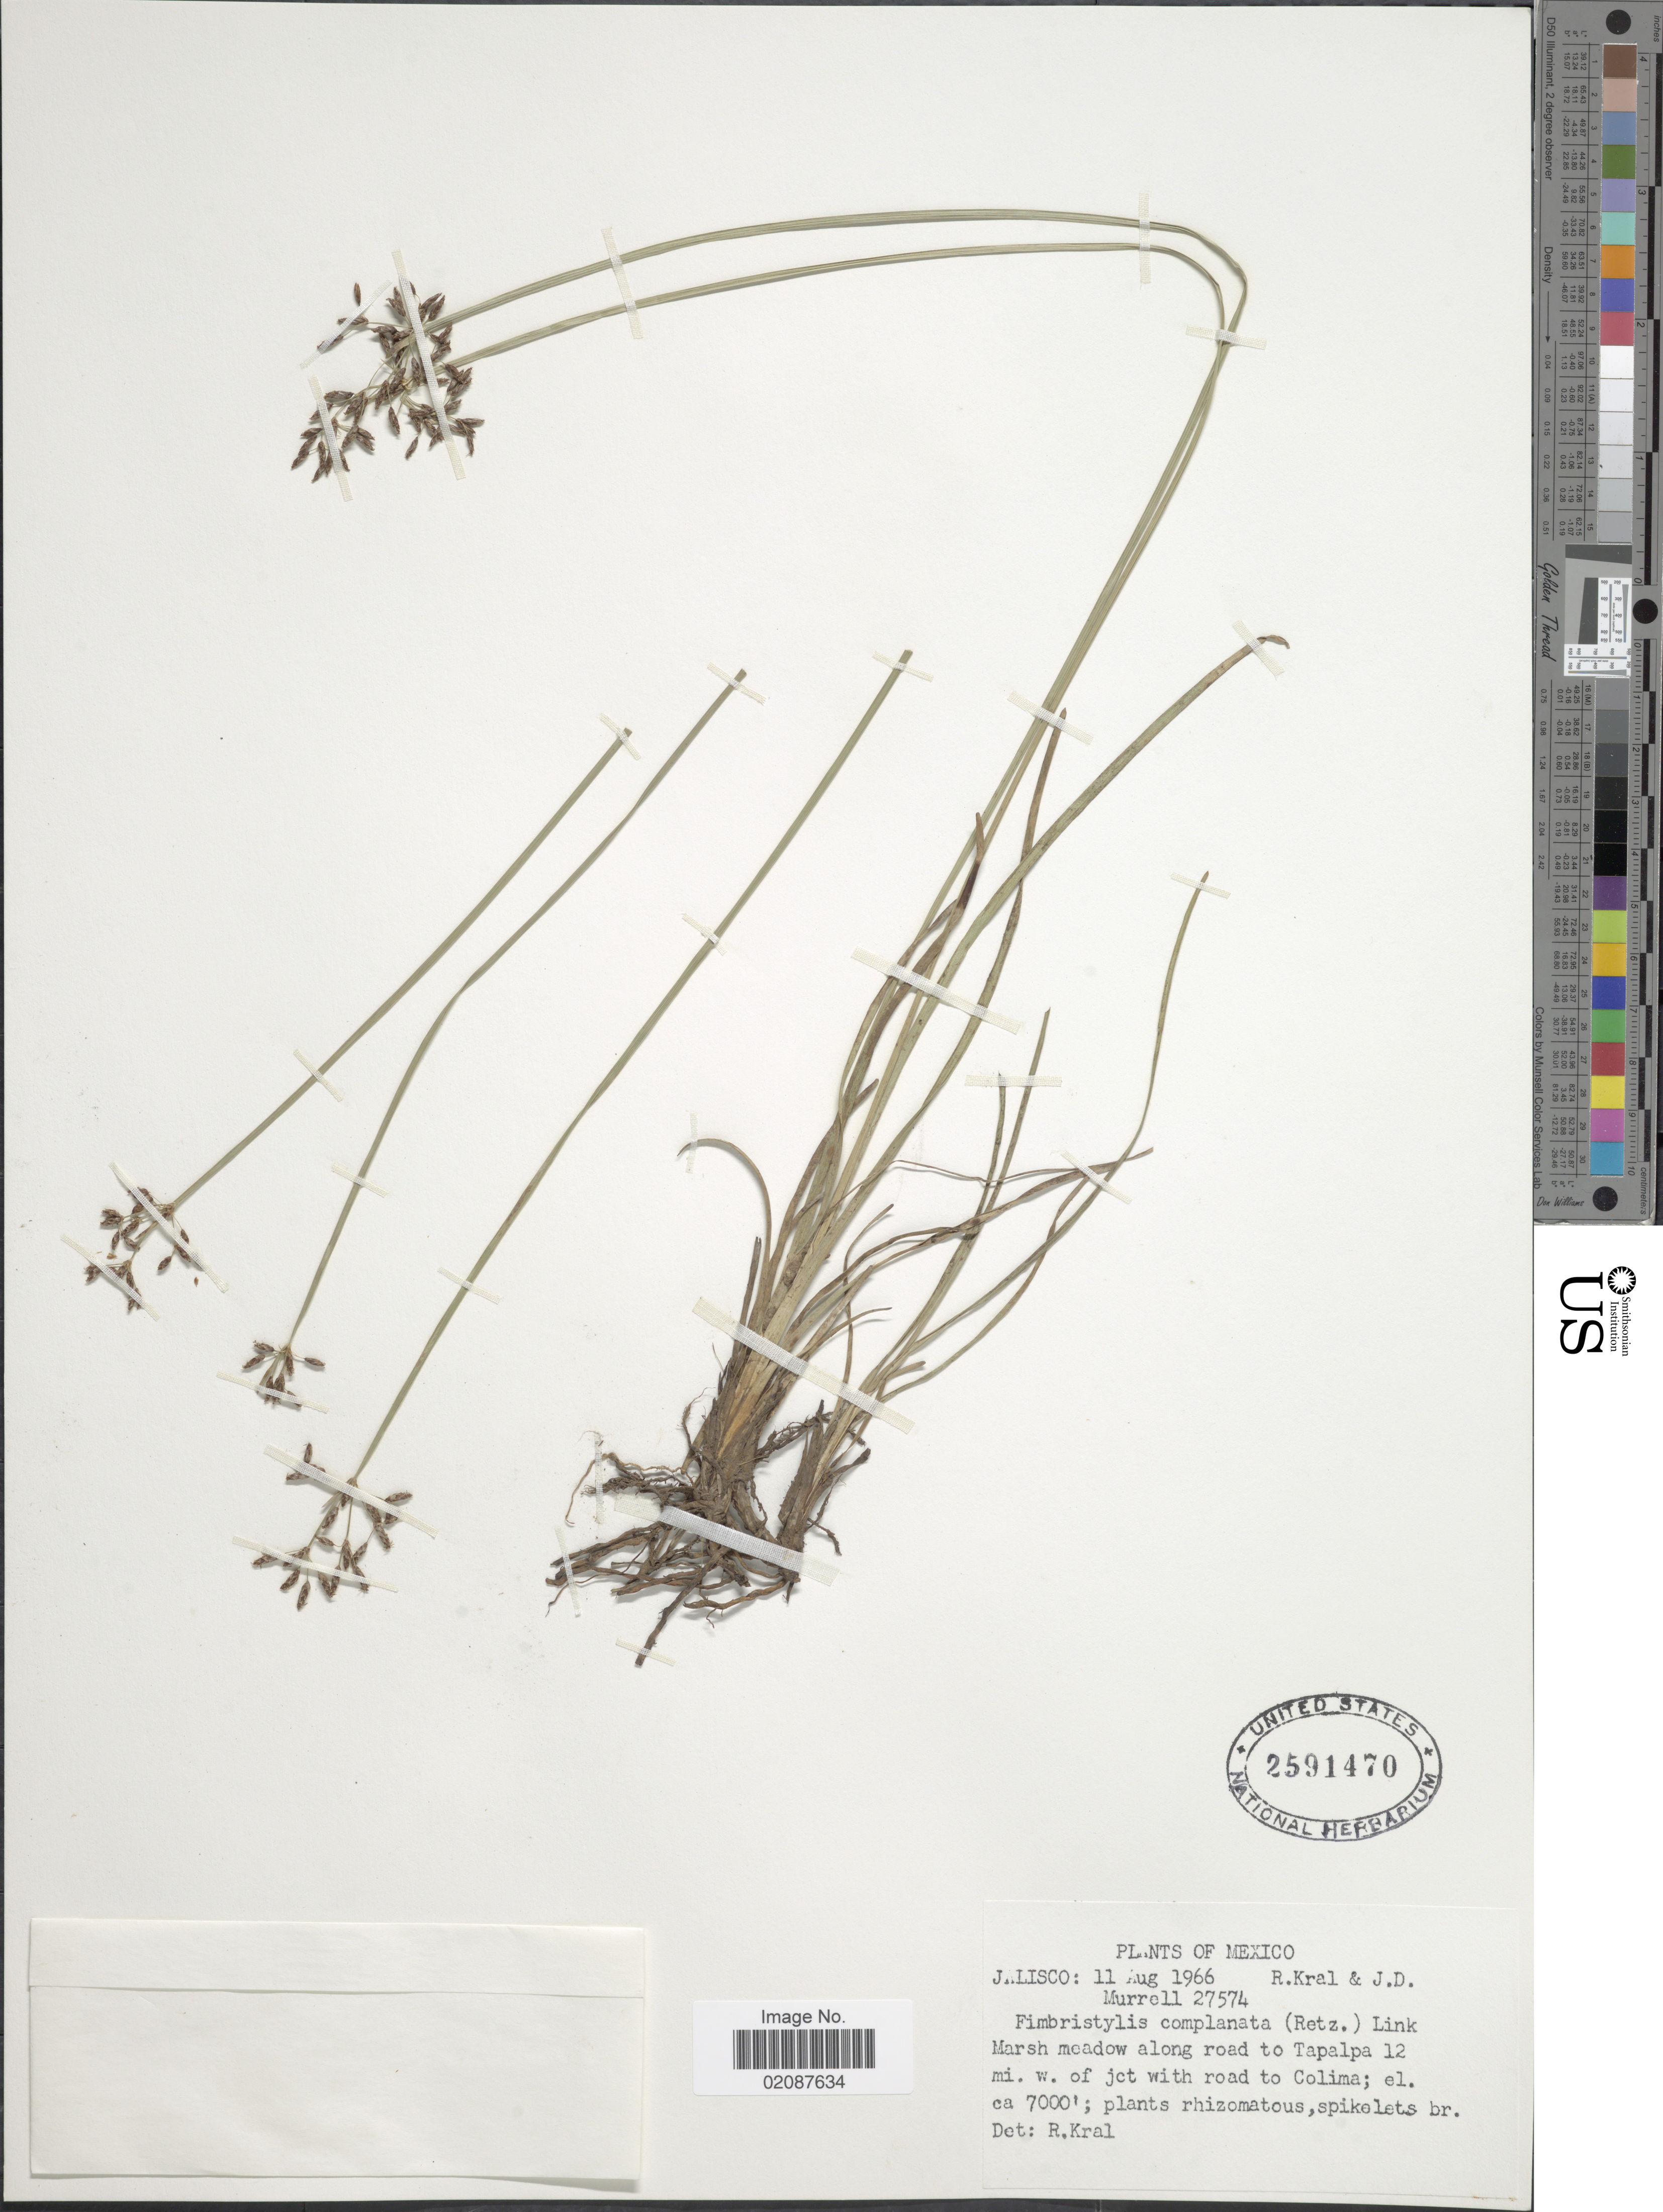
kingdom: Plantae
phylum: Tracheophyta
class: Liliopsida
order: Poales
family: Cyperaceae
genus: Fimbristylis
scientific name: Fimbristylis complanata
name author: (Retz.) Link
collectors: R. Kral & J. Murrell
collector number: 27574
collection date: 1966-08-11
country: Mexico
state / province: Jalisco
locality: Marsh meadow along road to Tapalpa 12 mi. w. of jct with road to Colima.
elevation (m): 2134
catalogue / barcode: US 2591470